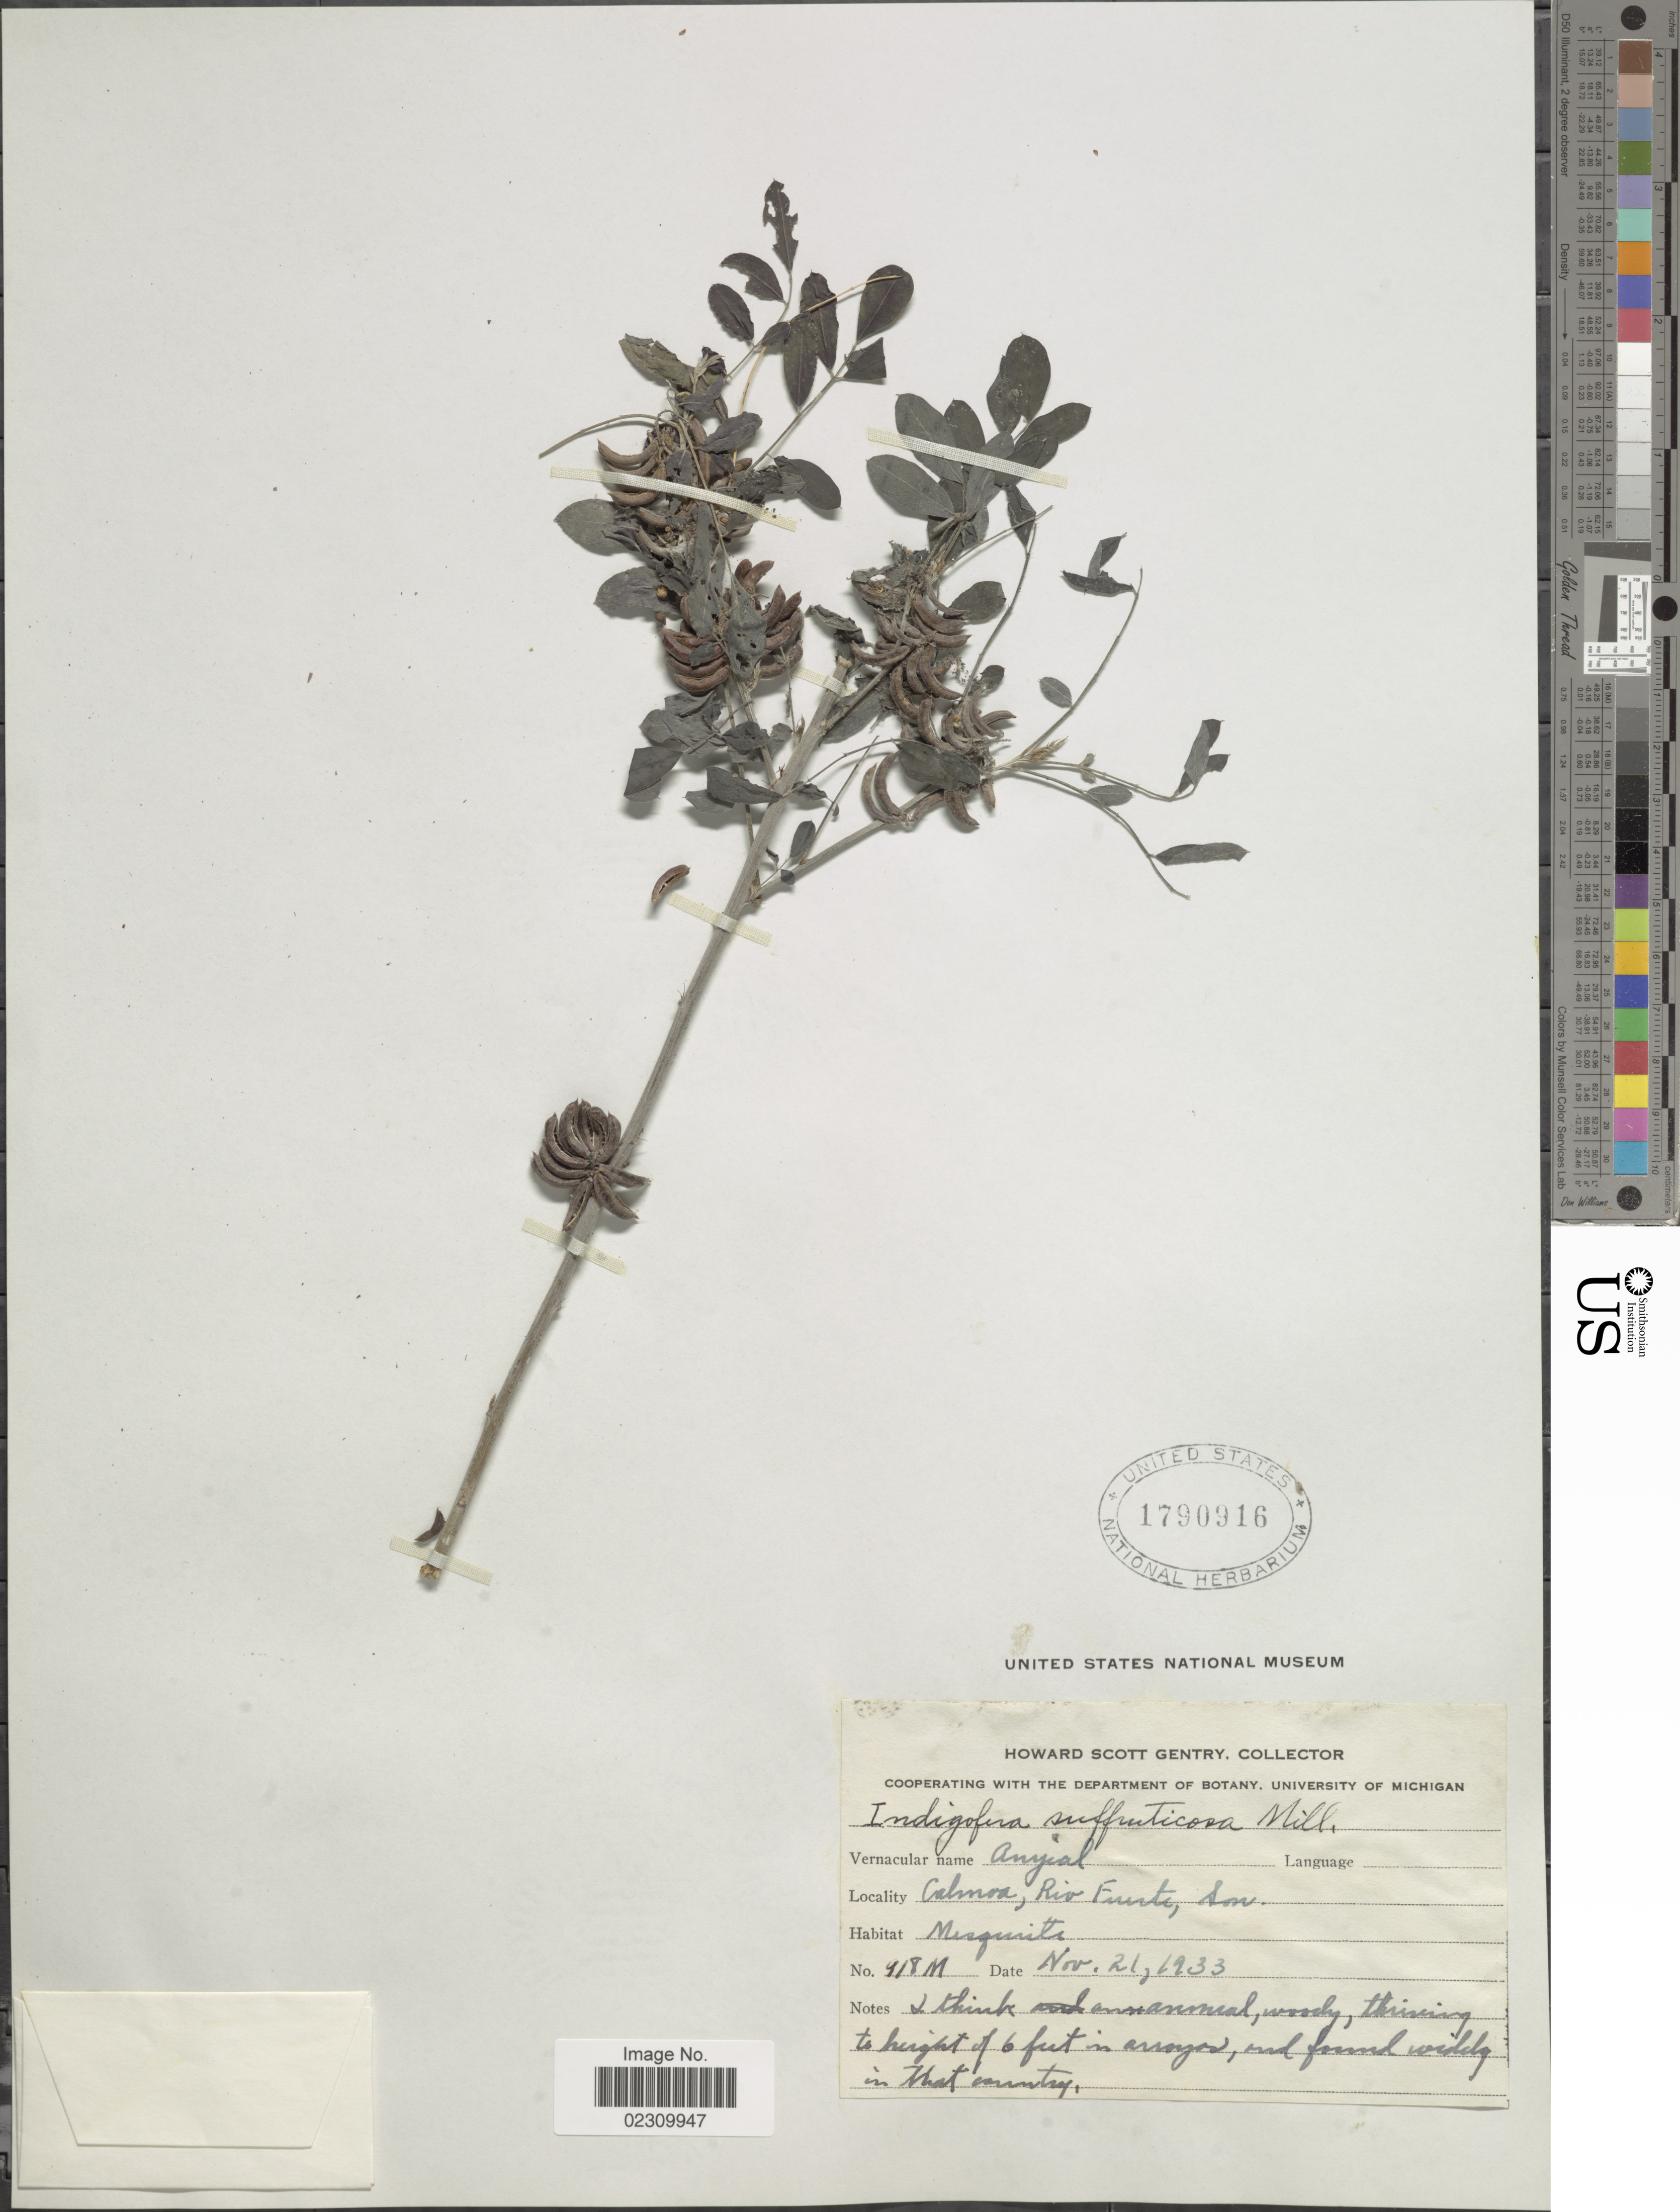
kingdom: Plantae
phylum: Tracheophyta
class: Magnoliopsida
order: Fabales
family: Fabaceae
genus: Indigofera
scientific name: Indigofera suffruticosa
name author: Mill.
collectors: H. S. Gentry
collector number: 418M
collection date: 1933-11-21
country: Mexico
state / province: Sonora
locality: Calmoa, Rio Guente, Son.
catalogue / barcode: US 1790916